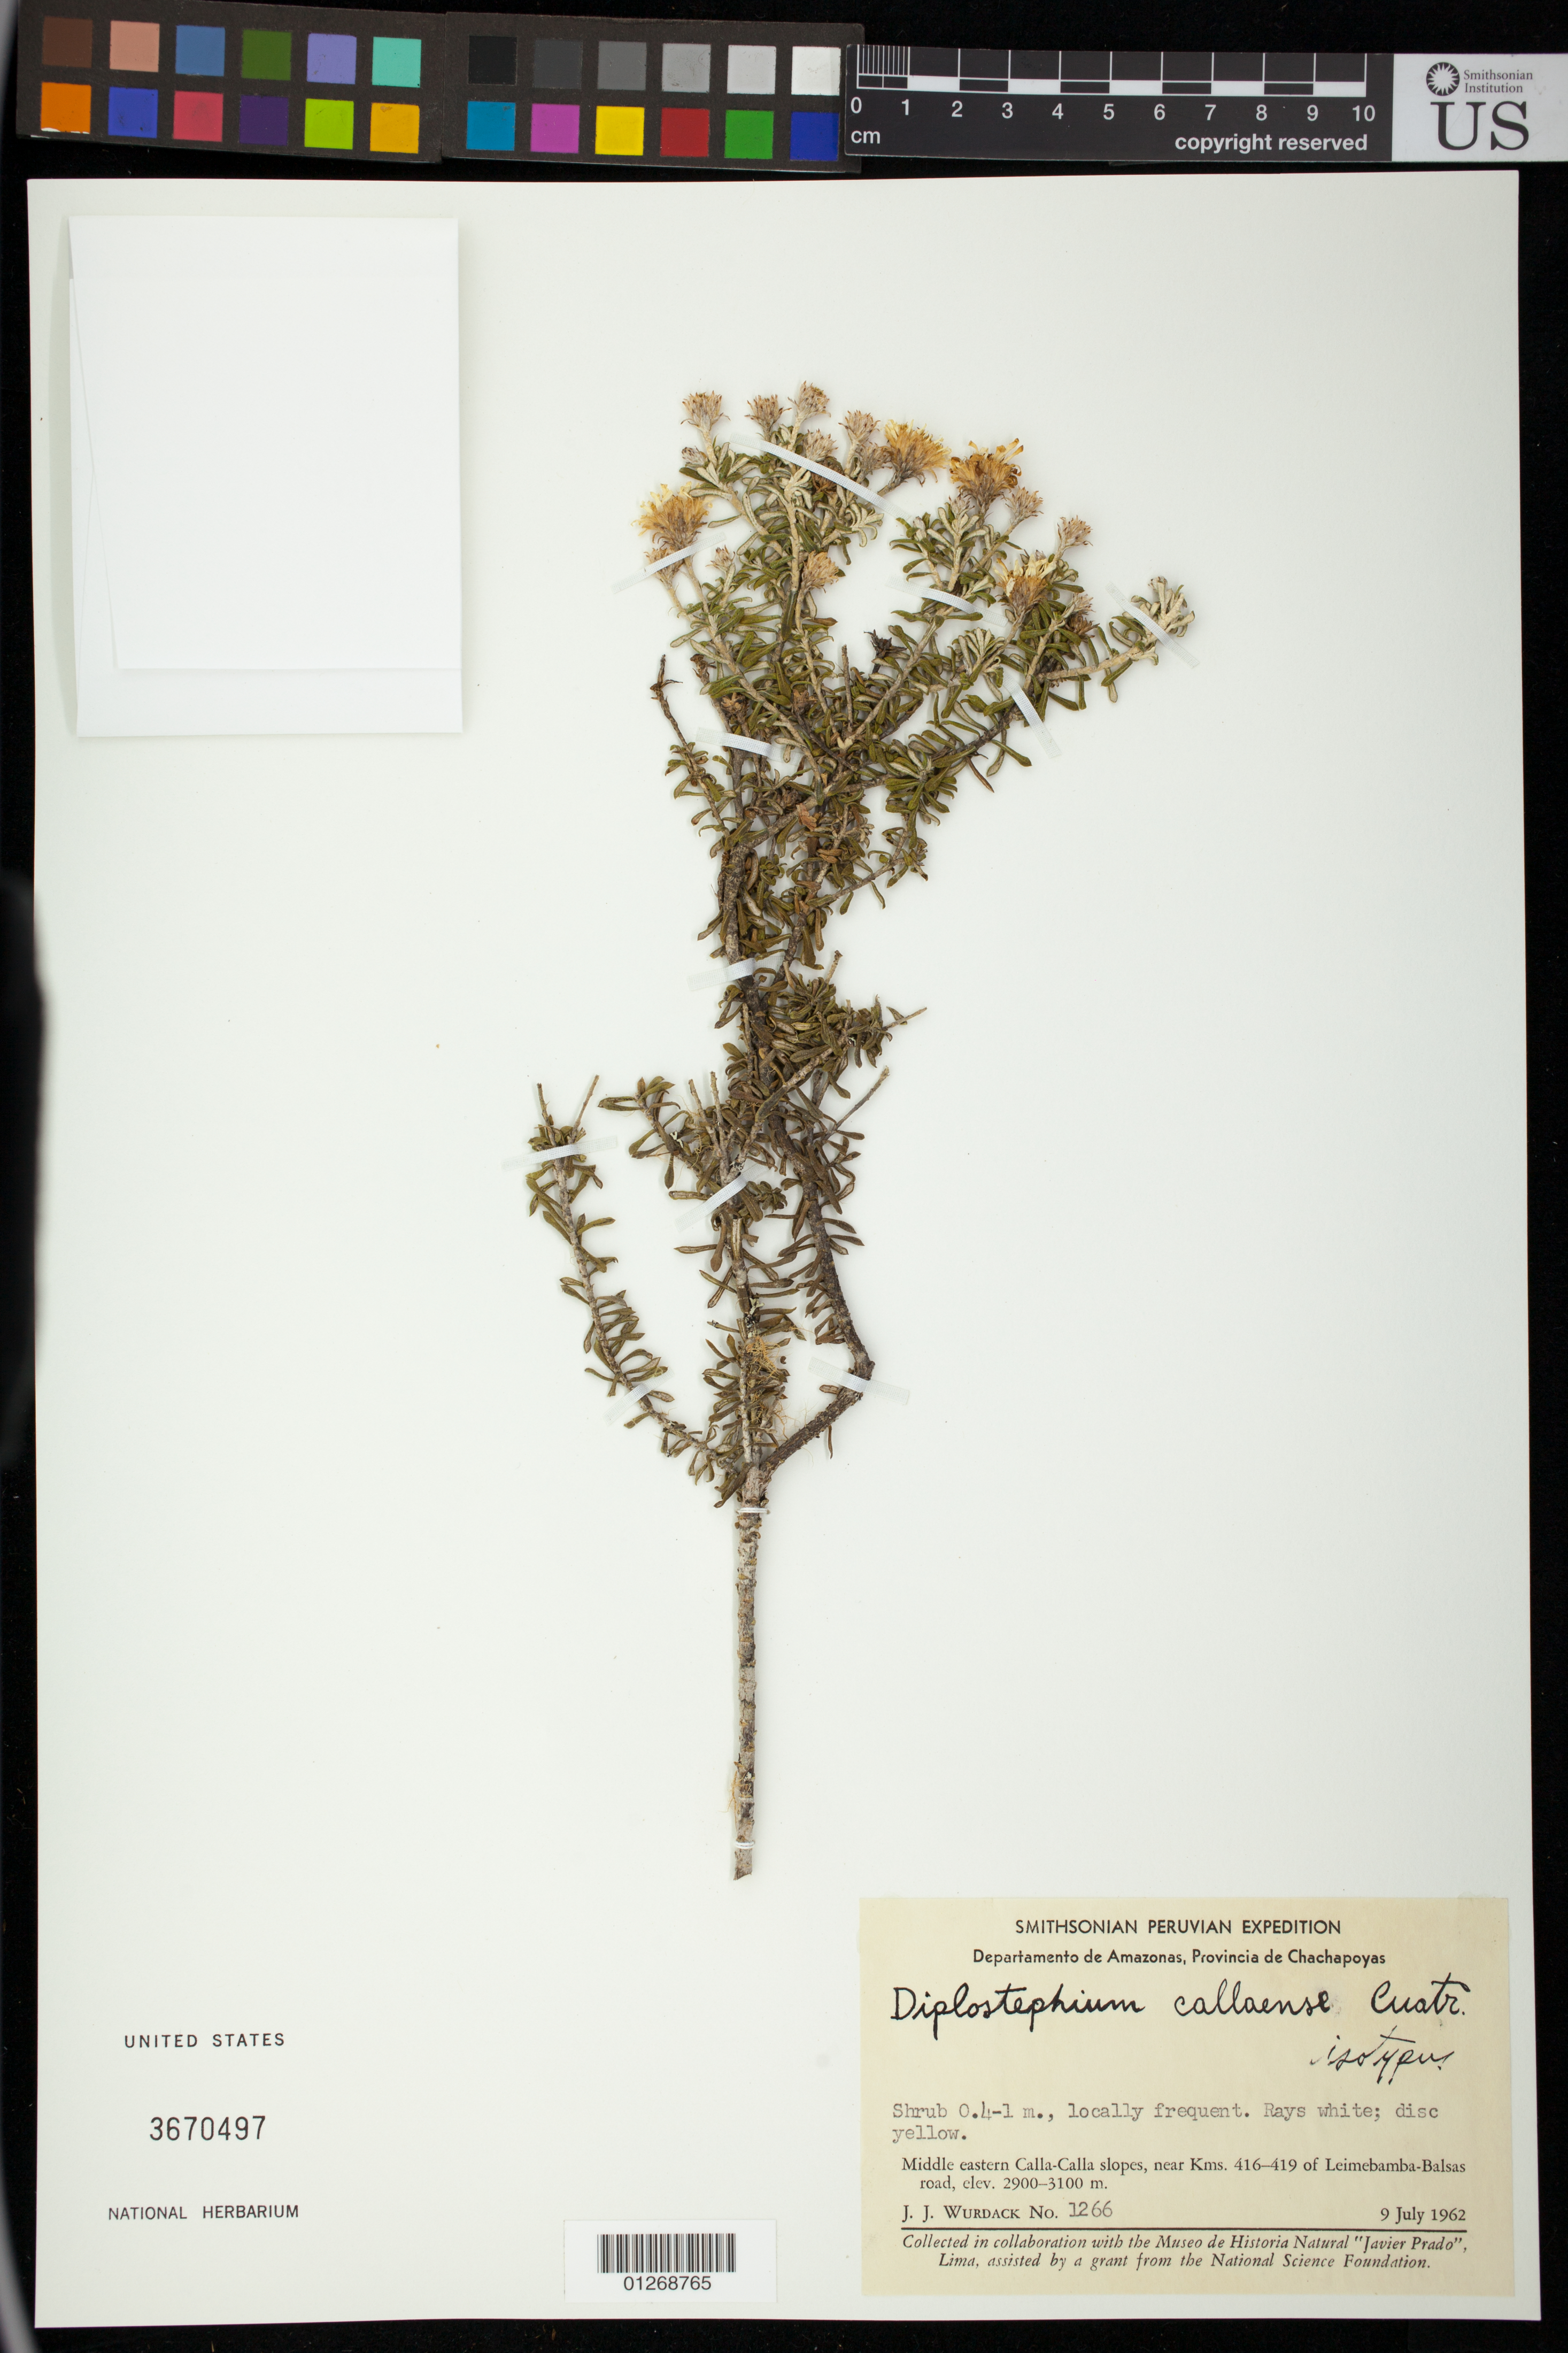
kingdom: Plantae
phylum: Tracheophyta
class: Magnoliopsida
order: Asterales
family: Asteraceae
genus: Diplostephium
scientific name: Diplostephium callaense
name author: Cuatrec.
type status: Isotype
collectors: J. J. Wurdack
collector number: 1266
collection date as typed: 09 Jul 1962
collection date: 1962-07-09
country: Peru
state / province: Amazonas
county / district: Chachapoyas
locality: Departamento de Amazonas, Provincia de Chachapoyas. Middle eastern Calla-Calla slopes, near Kms. 416-419 of Leimebamba-Balsas road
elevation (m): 2900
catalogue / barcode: US 3670497